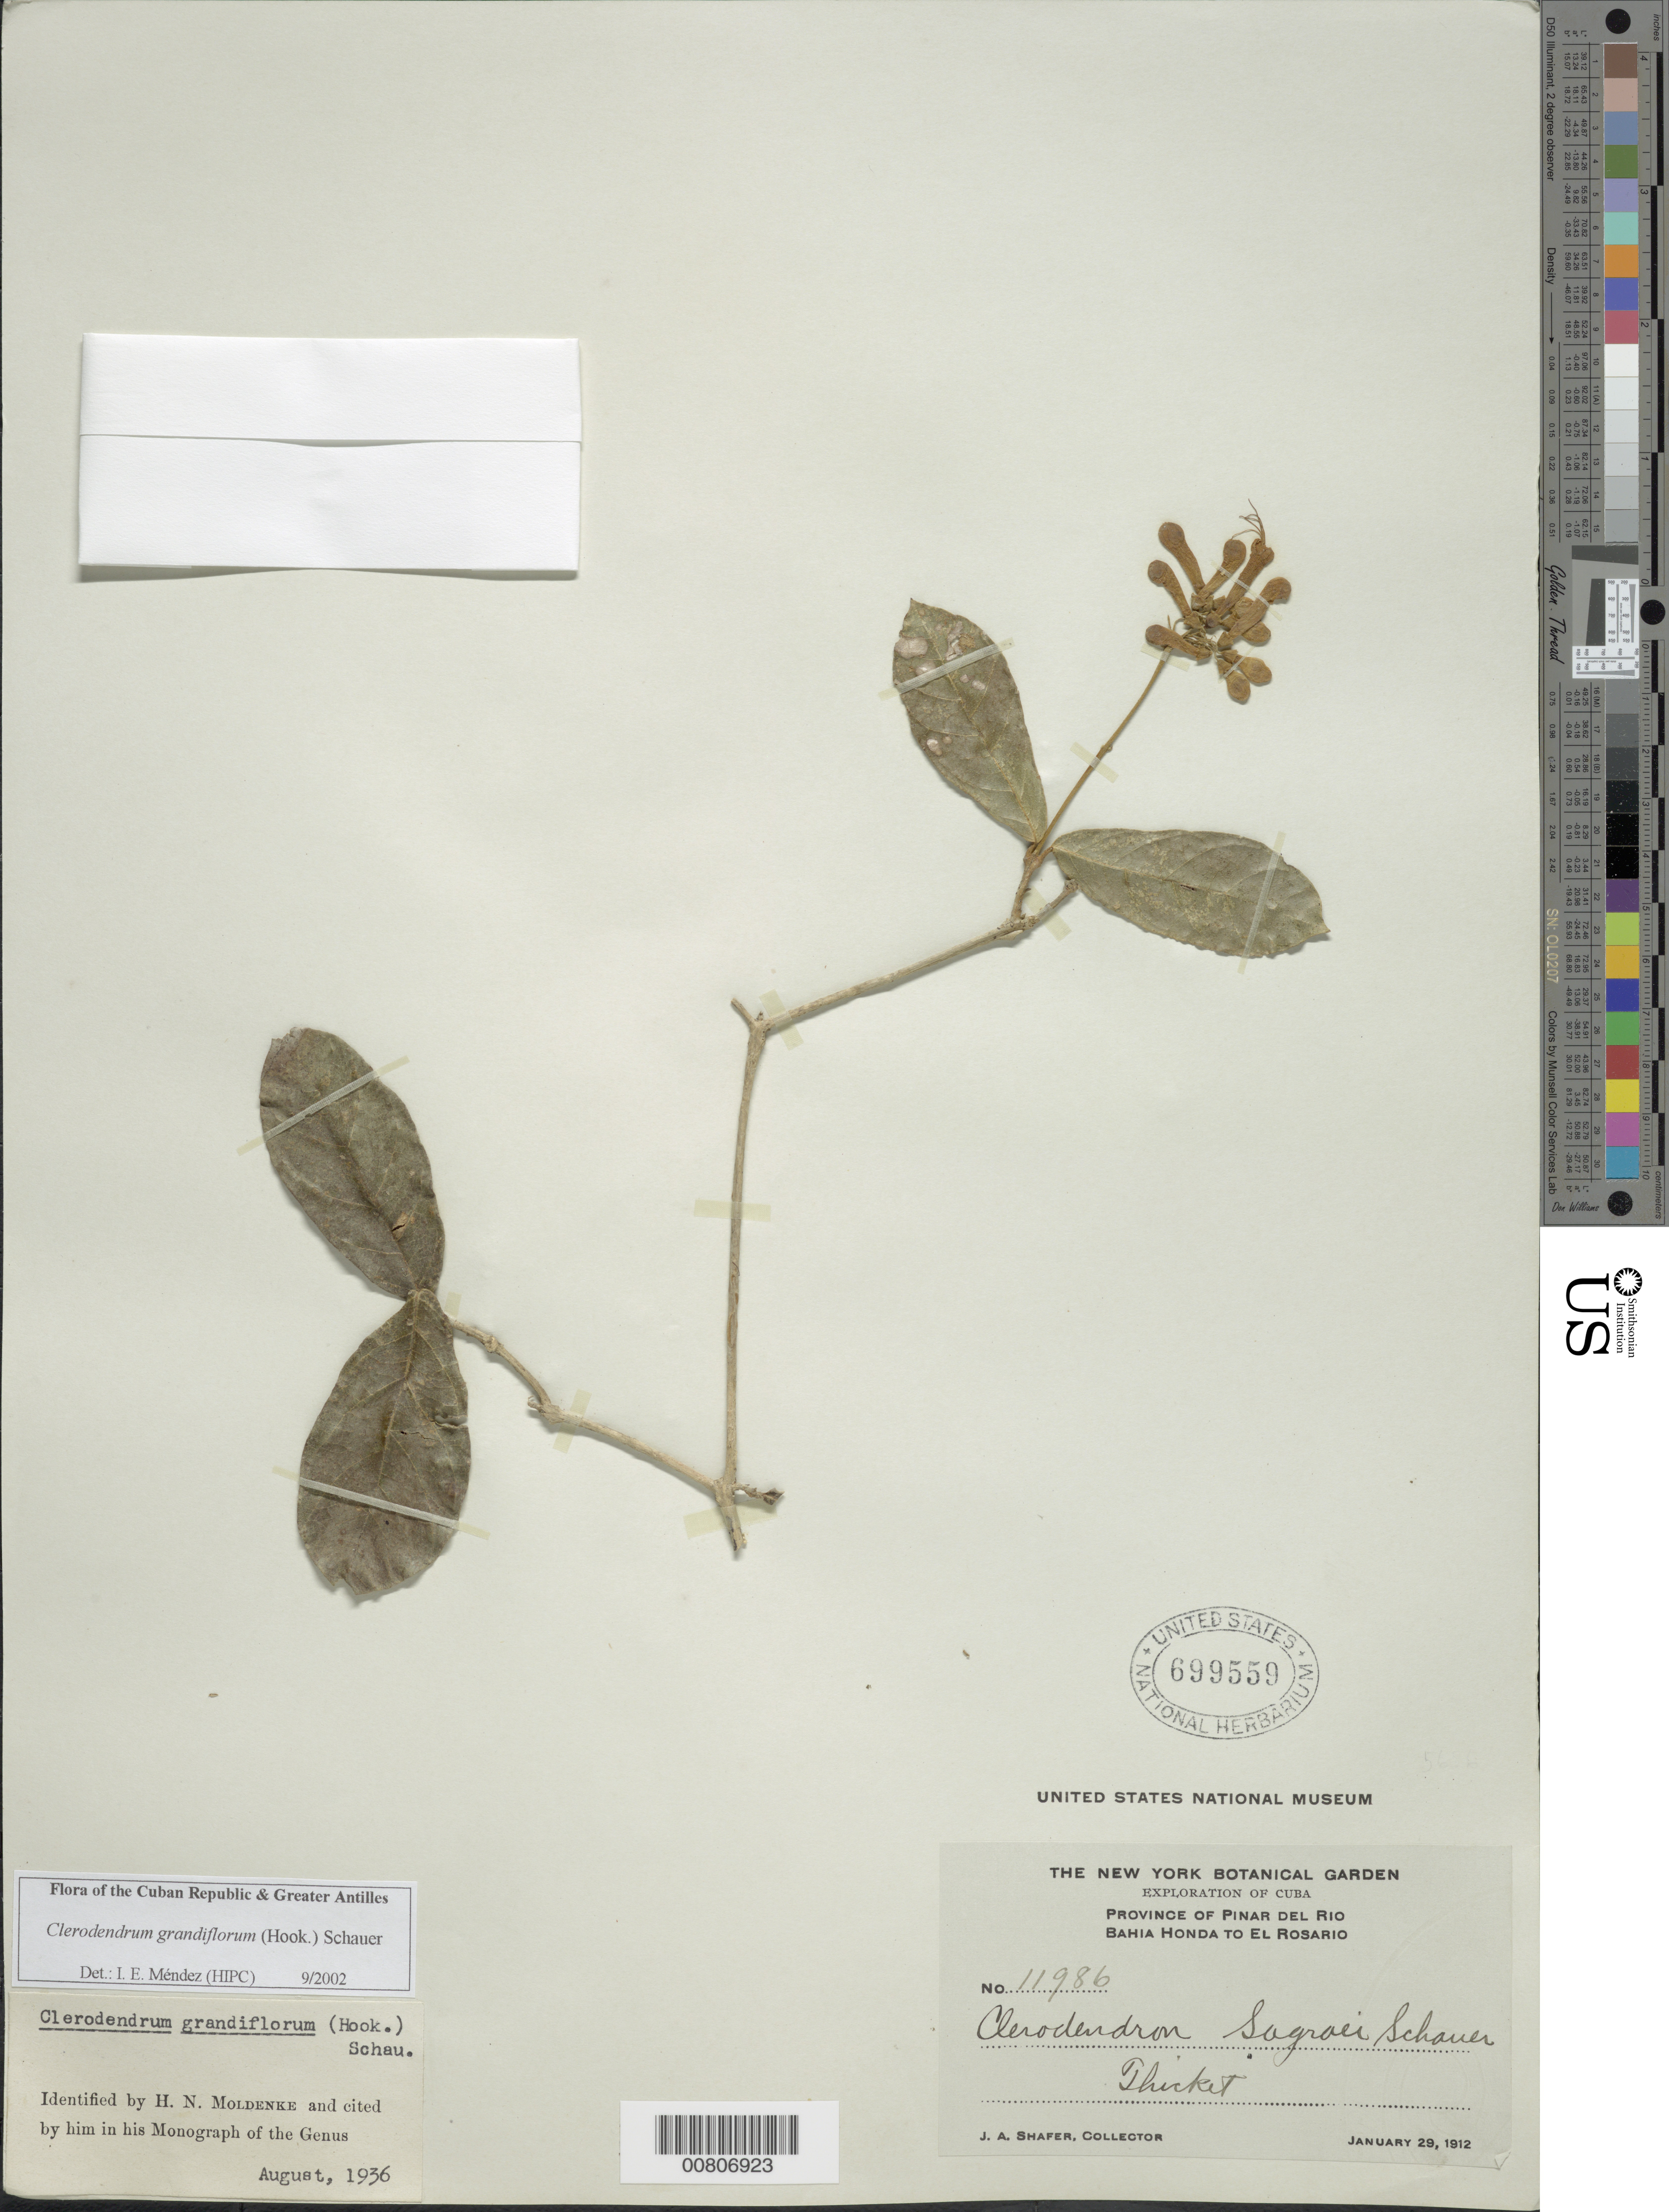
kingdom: Plantae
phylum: Tracheophyta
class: Magnoliopsida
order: Lamiales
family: Lamiaceae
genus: Clerodendrum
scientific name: Clerodendrum grandiflorum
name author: (Hook.) Schauer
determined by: Méndez, Isidro E., (HIPC)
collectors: J. A. Shafer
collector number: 11986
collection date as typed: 29 Jan 1912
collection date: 1912-01-29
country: Cuba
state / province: Pinar del Rio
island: Cuba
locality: Bahia Honda to El Rosario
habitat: Thicket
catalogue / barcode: US 699559